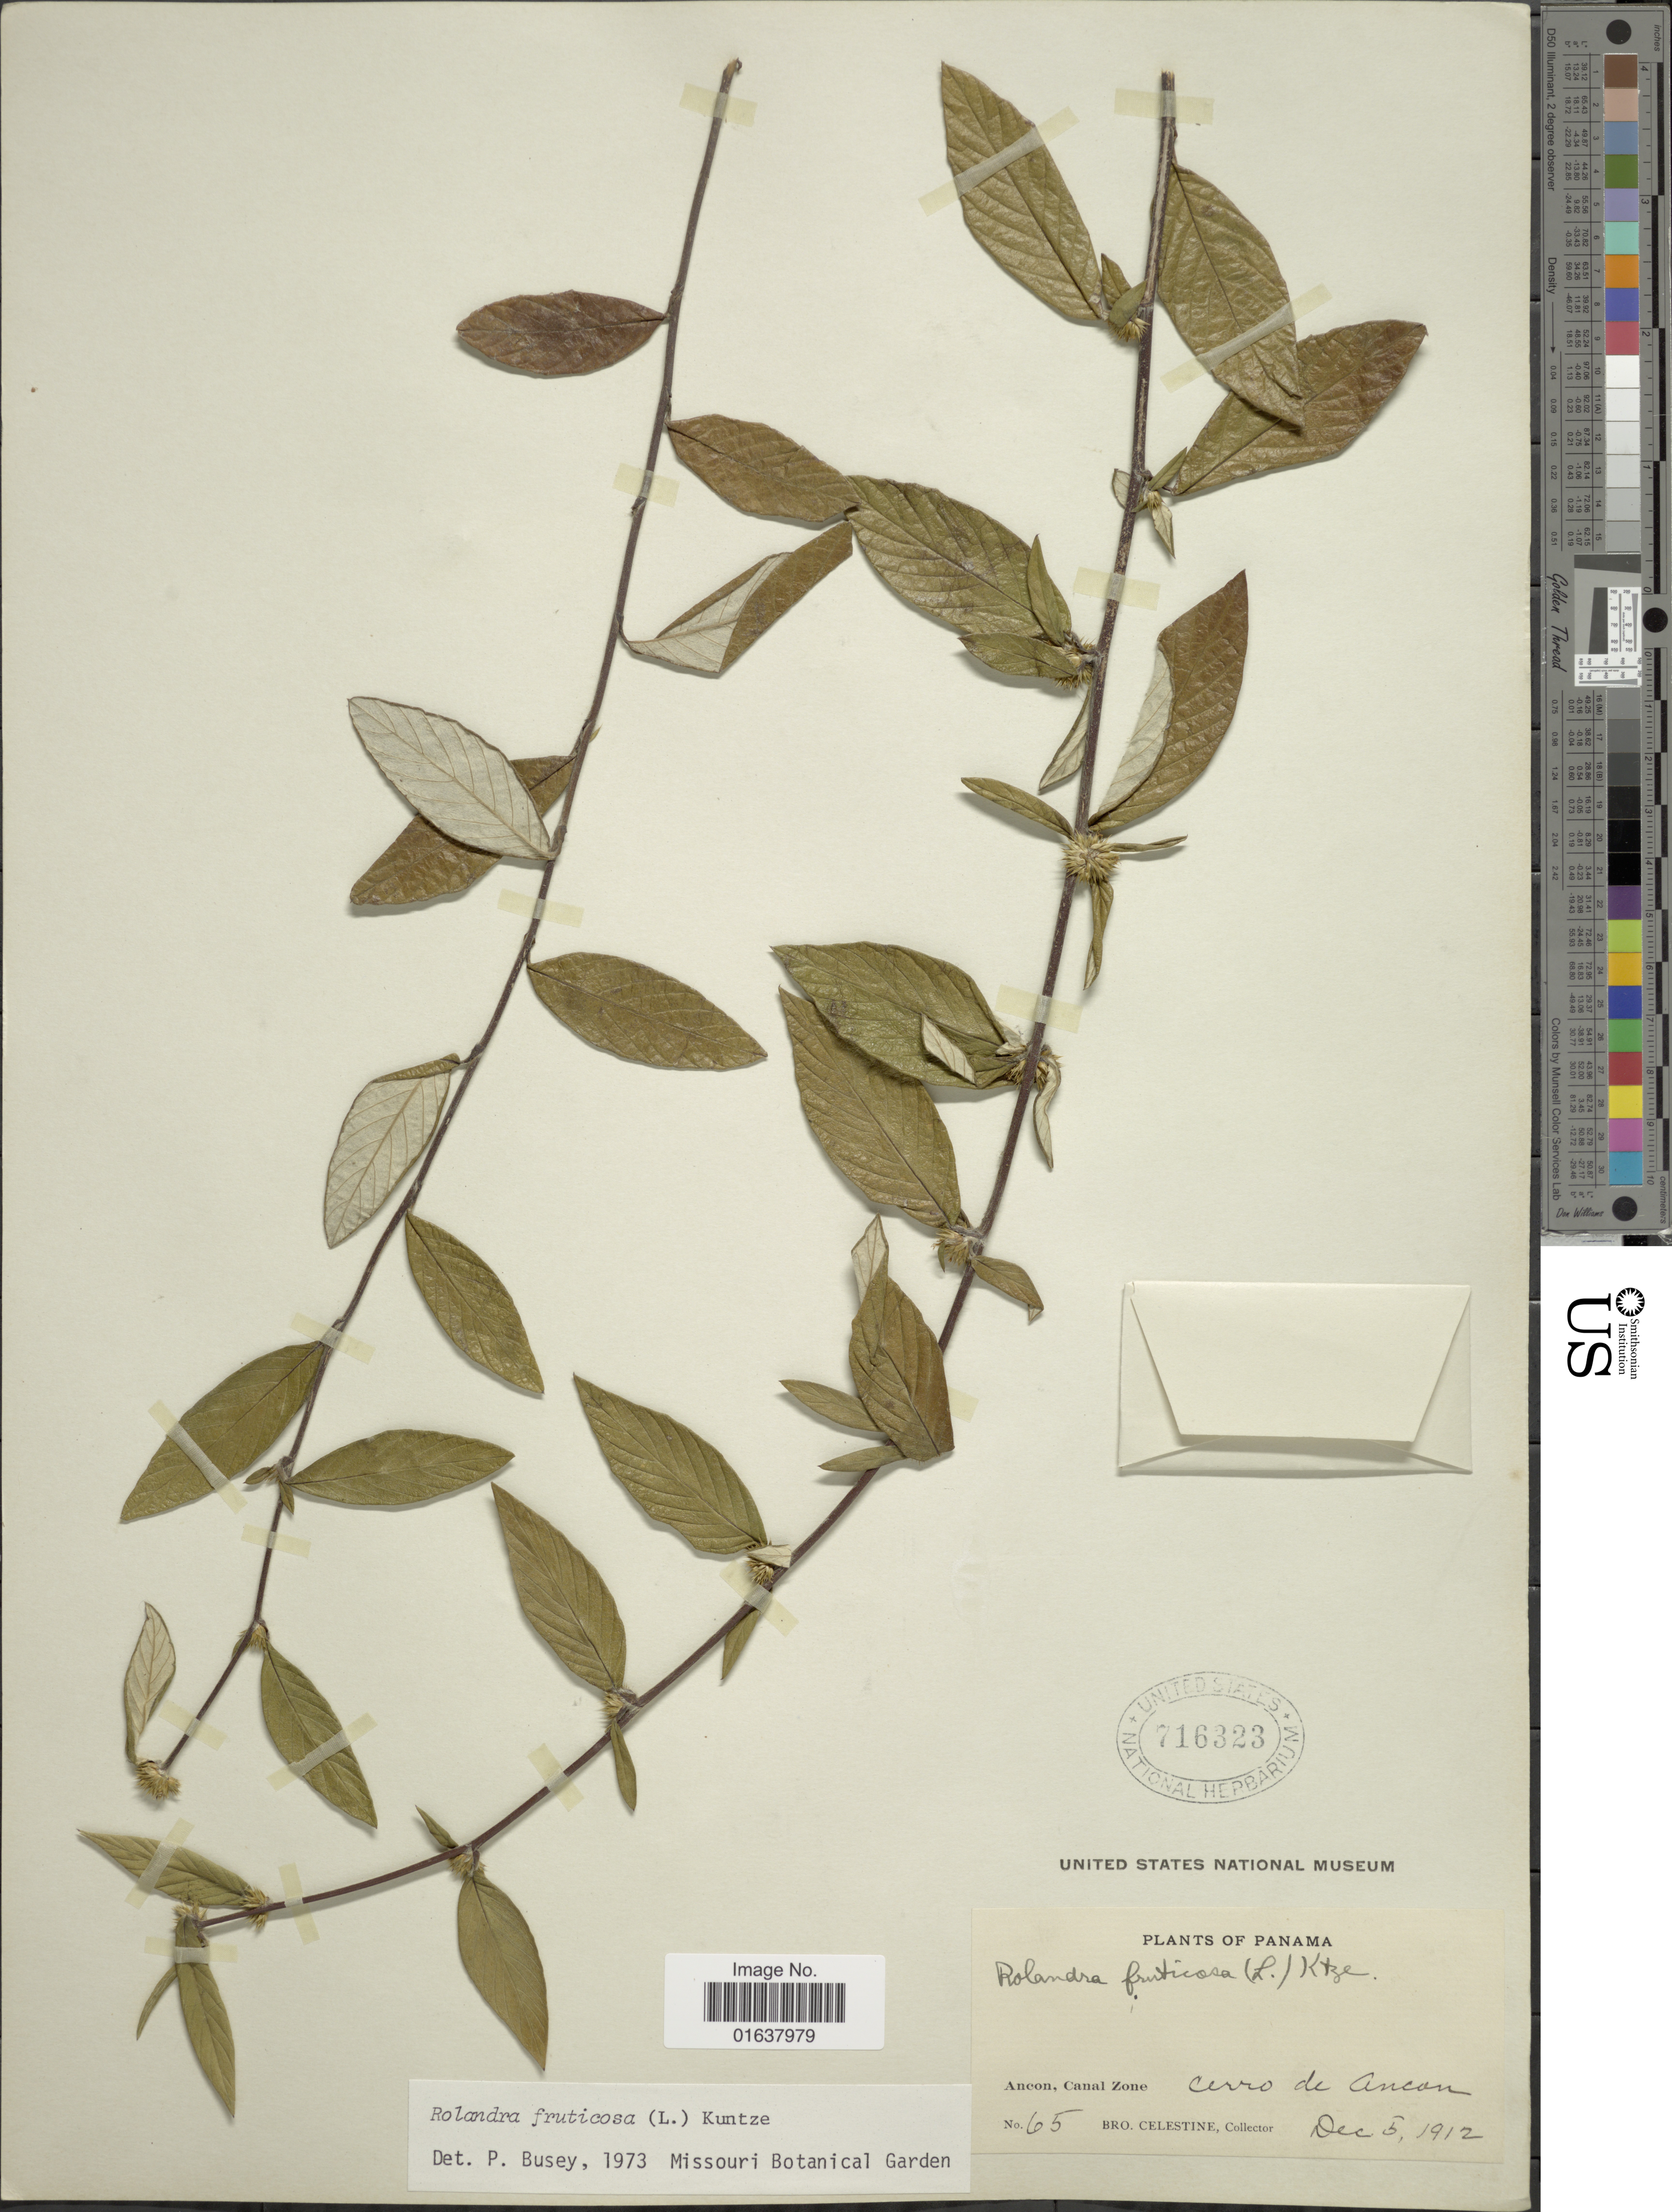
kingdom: Plantae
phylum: Tracheophyta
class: Magnoliopsida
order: Asterales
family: Asteraceae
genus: Rolandra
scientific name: Rolandra fruticosa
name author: (L.) Kuntze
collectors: B. Celestine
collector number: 65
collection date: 1912-12-05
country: Panama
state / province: Colón / Panamá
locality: Ancon, Canal Zone. Cerro de Ancon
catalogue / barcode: US 716323